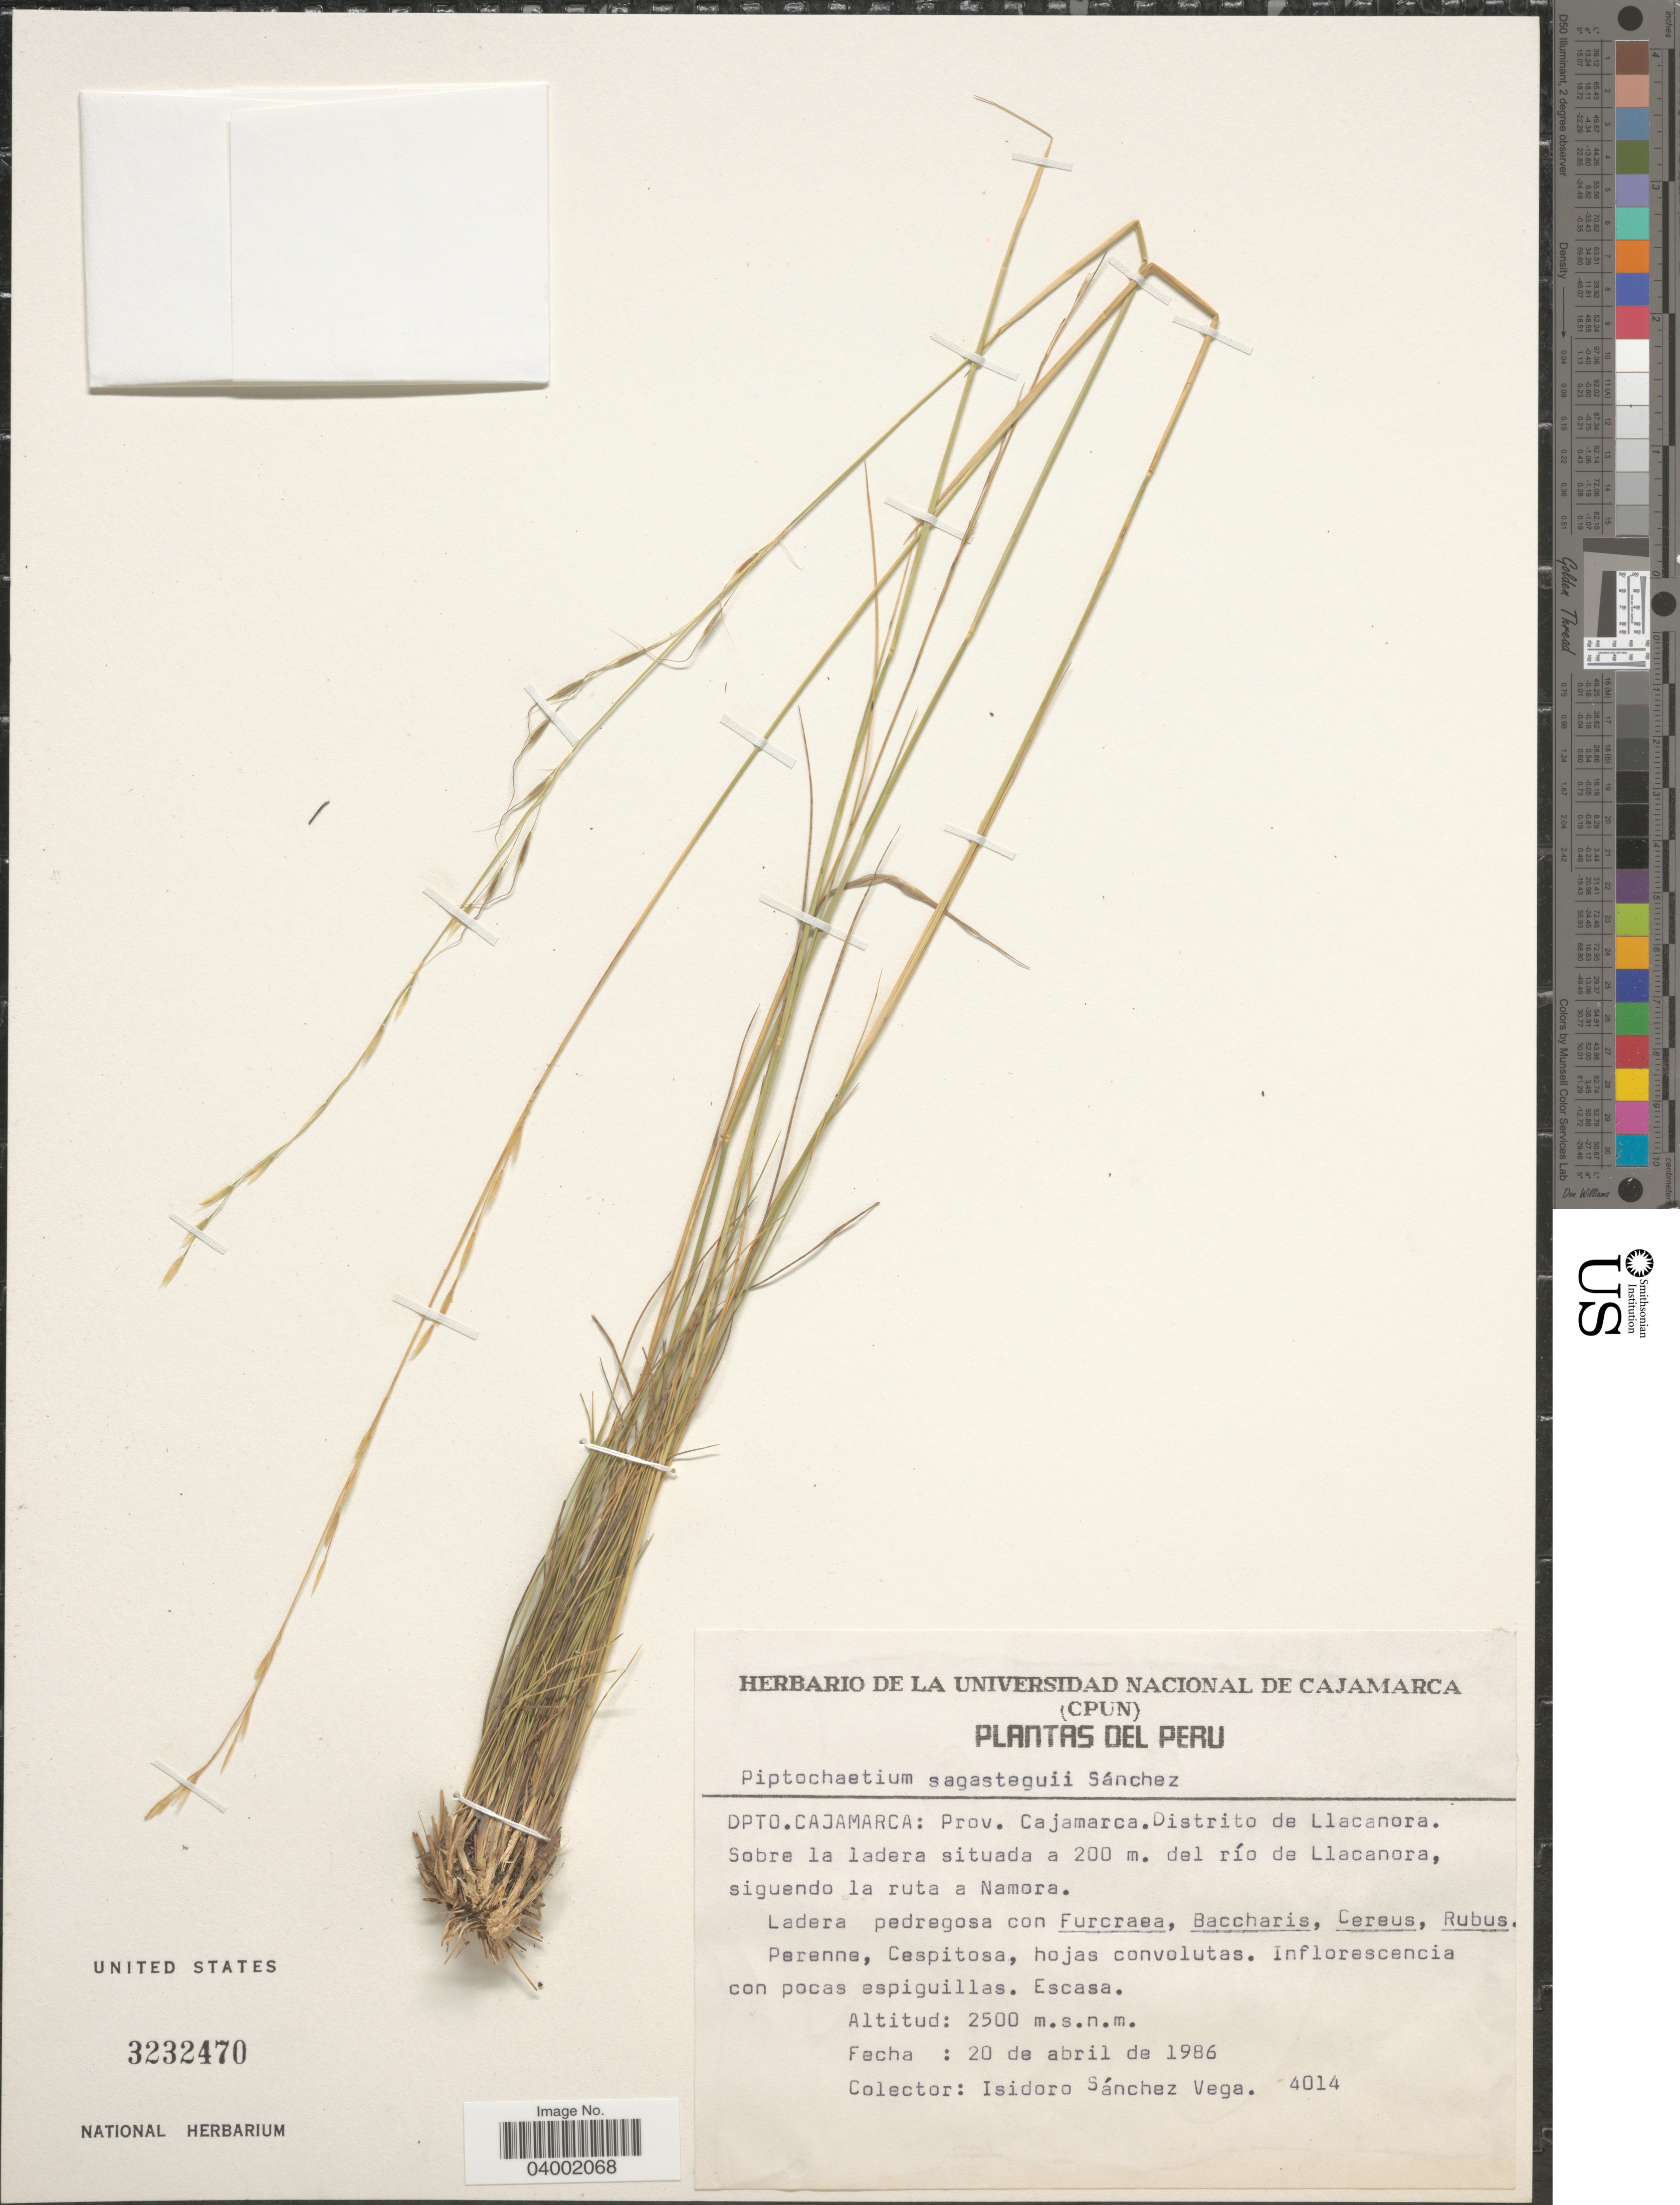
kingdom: Plantae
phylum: Tracheophyta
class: Liliopsida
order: Poales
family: Poaceae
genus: Piptochaetium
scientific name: Piptochaetium sagasteguii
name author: Sánchez Vega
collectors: I. M. Sánchez Vega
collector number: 4014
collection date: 1986-04-20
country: Peru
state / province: Cajamarca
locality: Dpto. Cajamarca: Prov. Cajamarca. Distrito de Llacanora. Sobre la ladera situada a 200 m. del río de Llacanora, siguendo la ruta a Namora.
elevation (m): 2500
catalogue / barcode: US 3232470